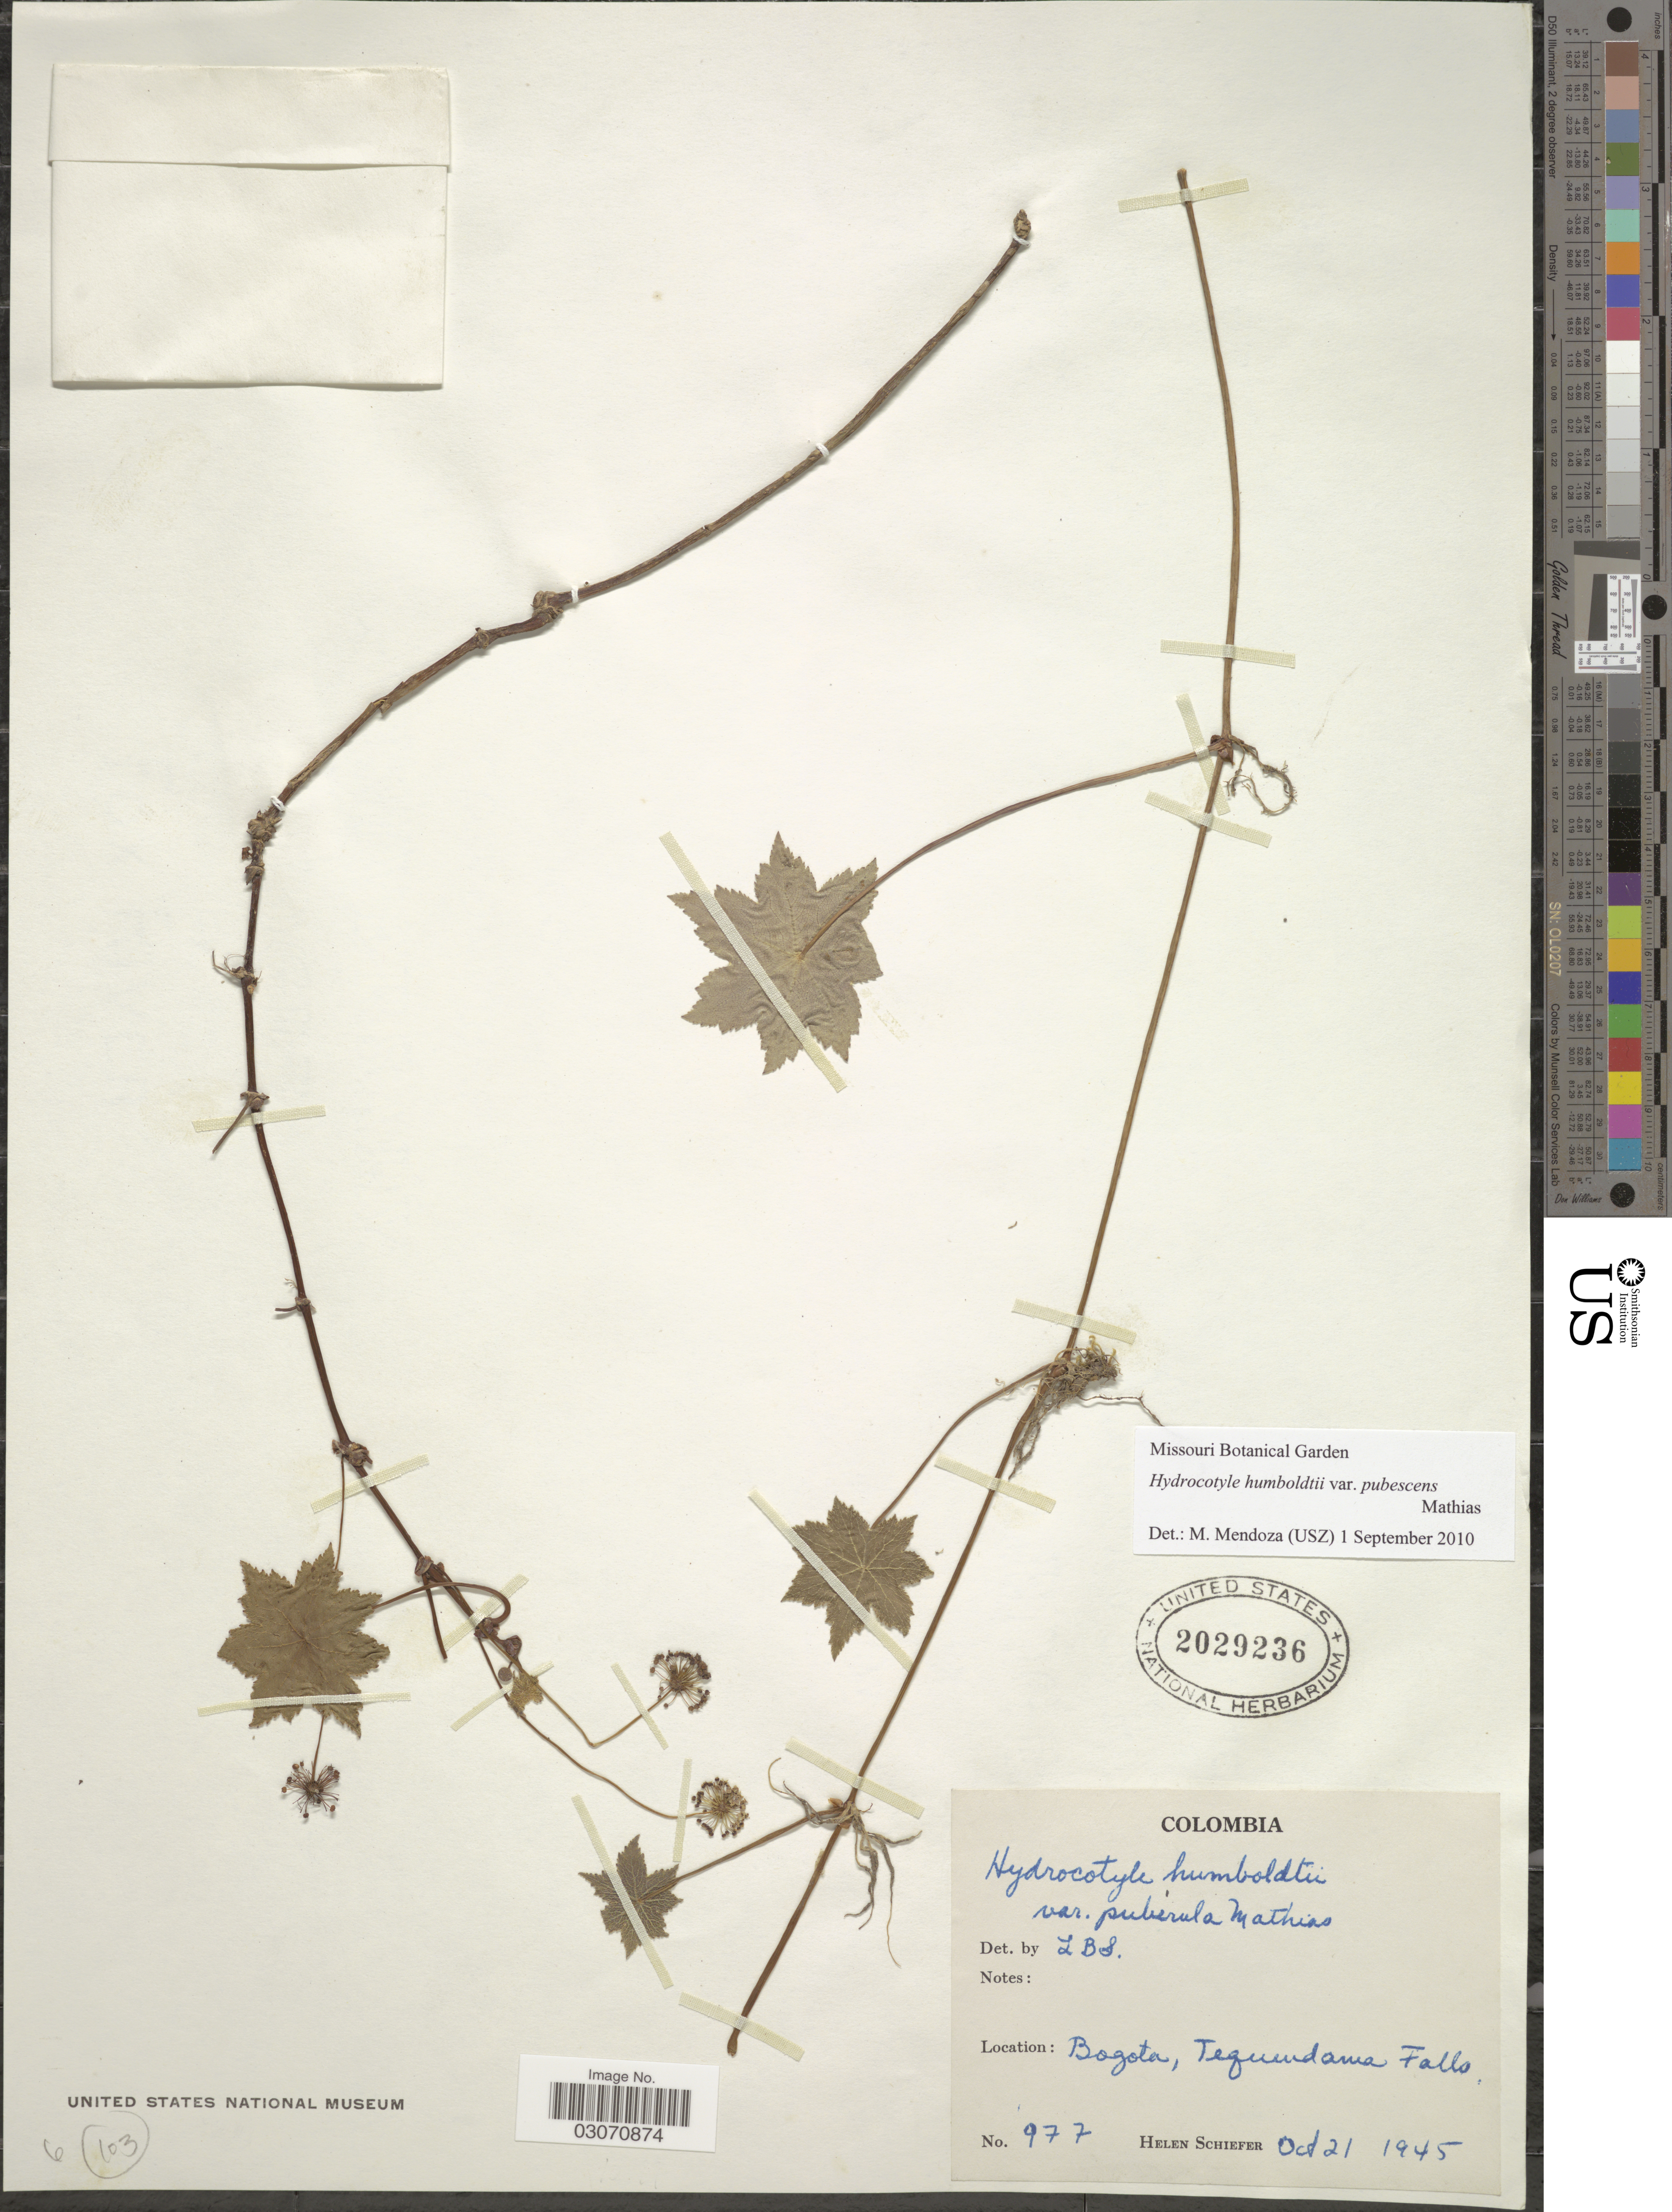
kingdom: Plantae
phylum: Tracheophyta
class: Magnoliopsida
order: Apiales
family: Araliaceae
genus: Hydrocotyle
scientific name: Hydrocotyle humboldtii var. pubescens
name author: Mathias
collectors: H. Schiefer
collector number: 977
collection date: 1945-10-21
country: Colombia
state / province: Bogota D.C.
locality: Bogota, Tequendama Falls.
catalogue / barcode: US 2029236